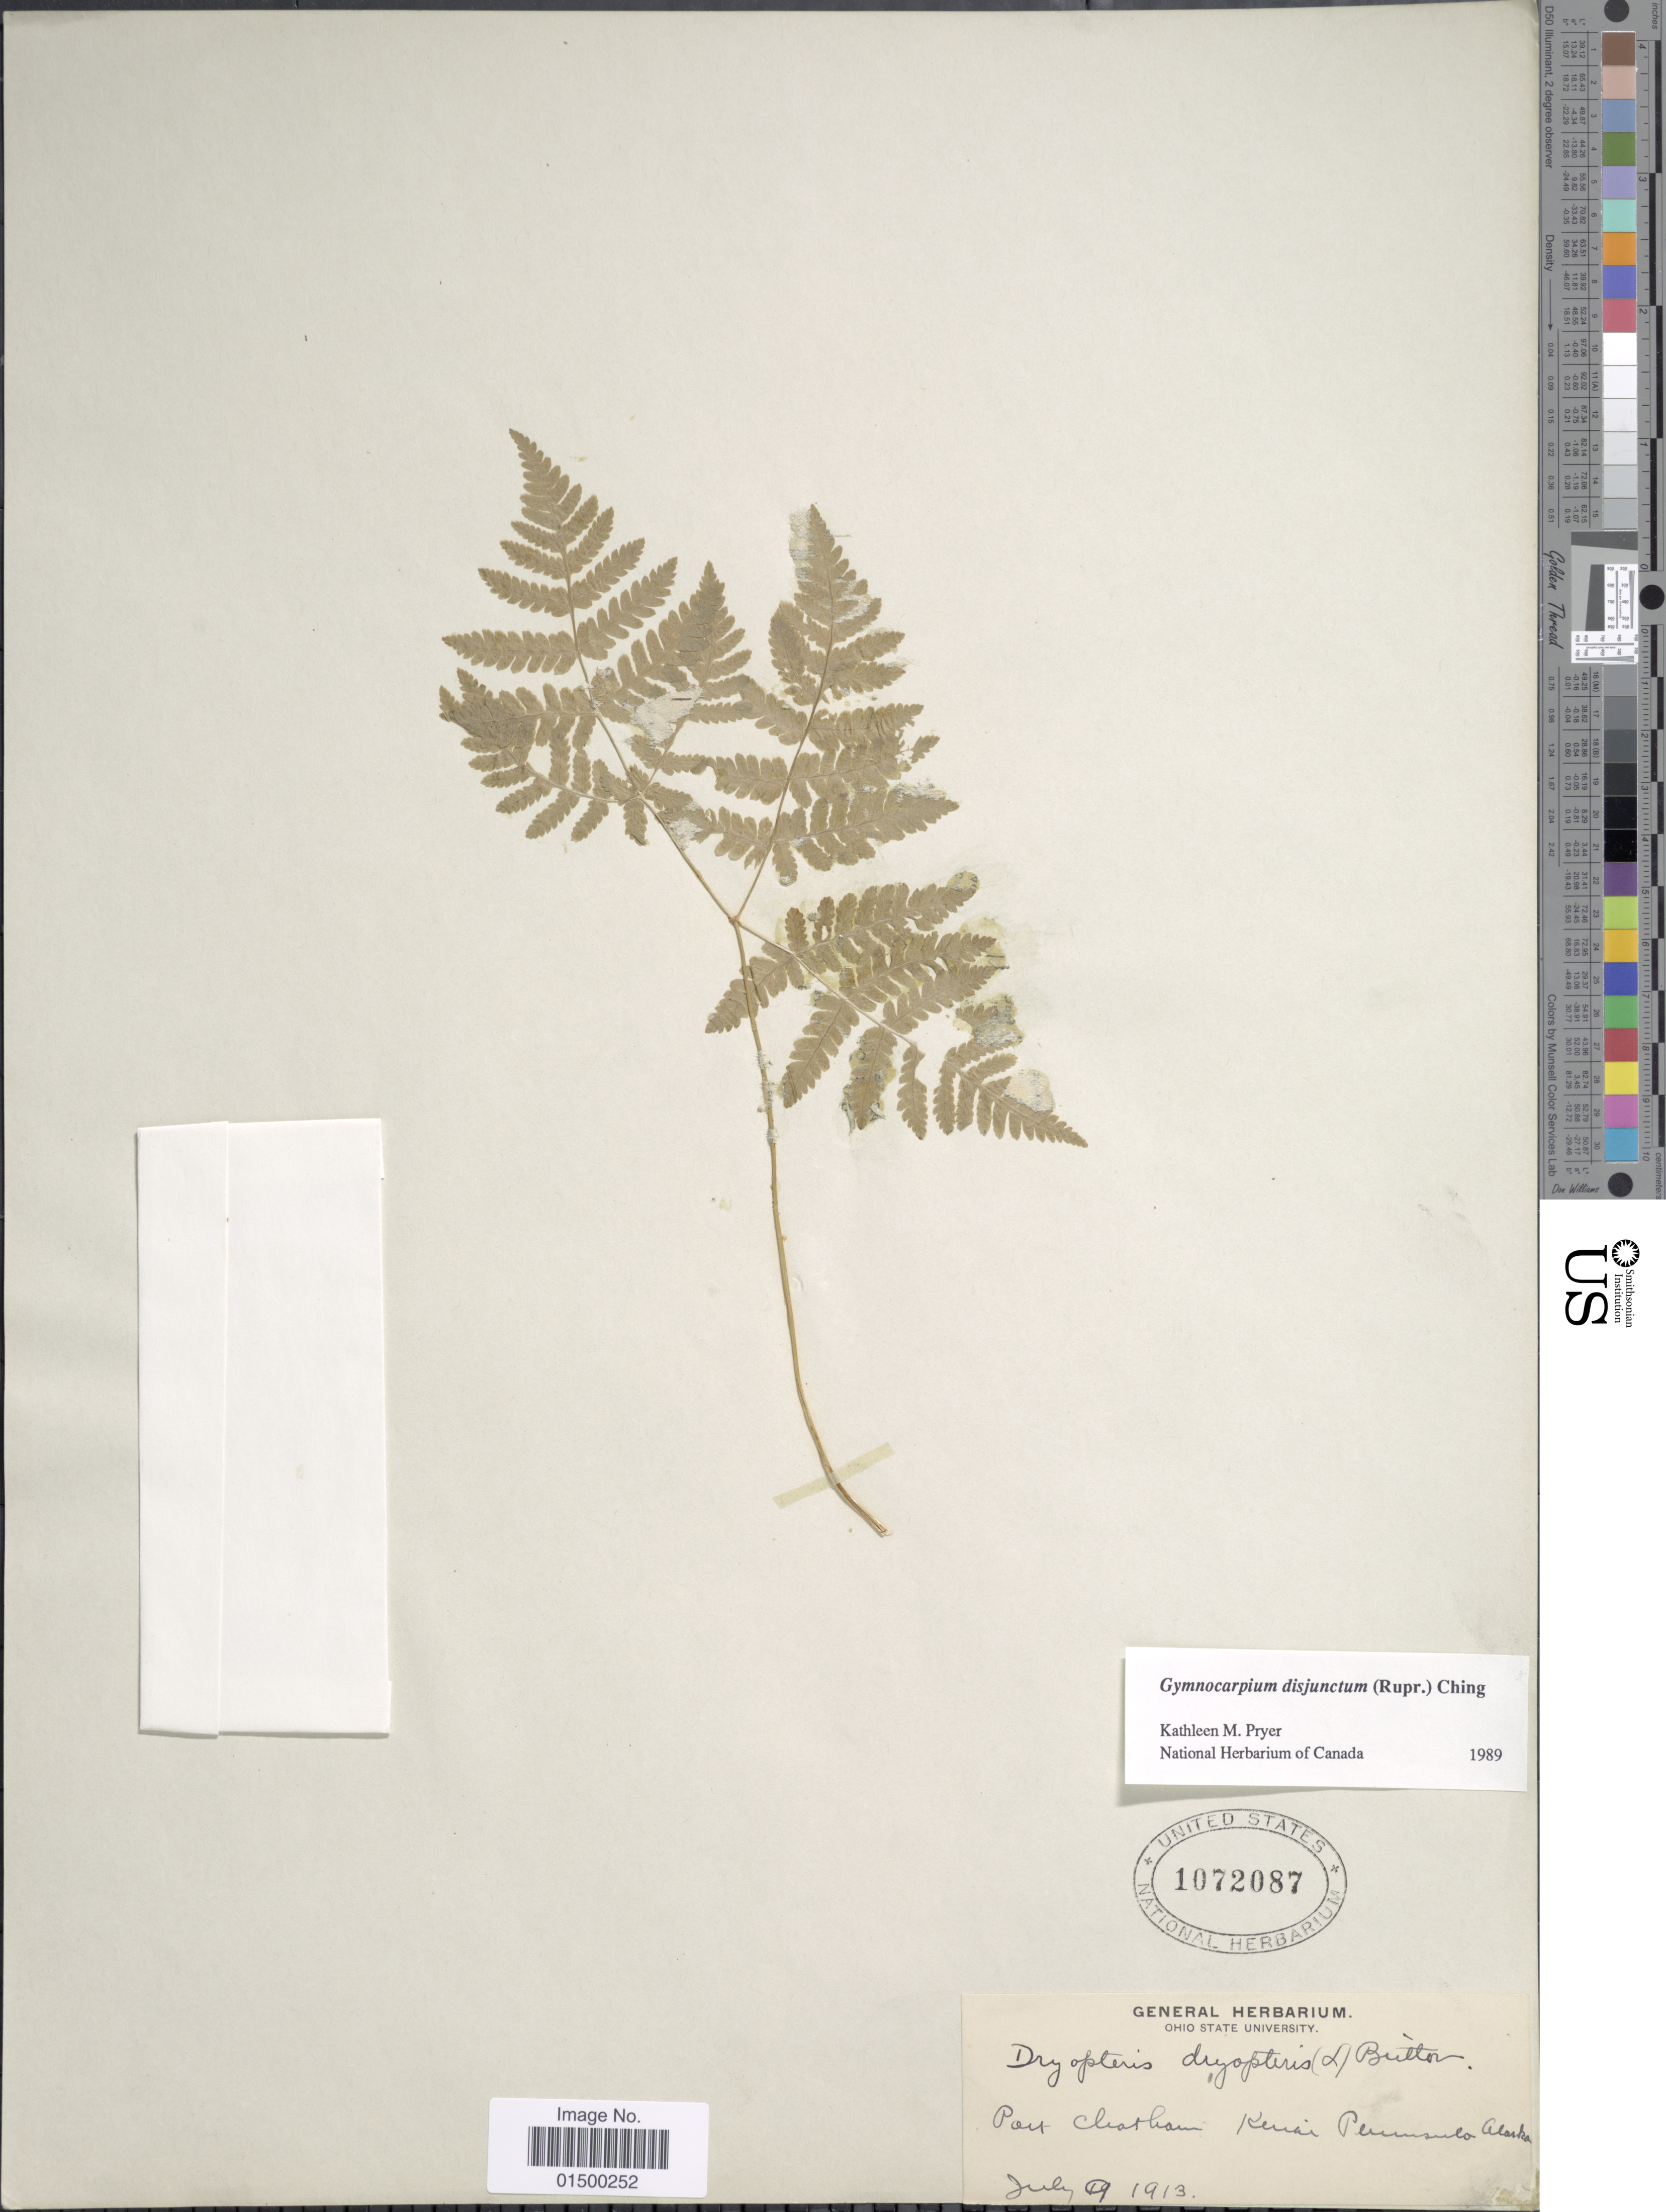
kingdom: Plantae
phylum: Tracheophyta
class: Polypodiopsida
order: Polypodiales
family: Cystopteridaceae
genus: Gymnocarpium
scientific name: Gymnocarpium disjunctum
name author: (Rupr.) Ching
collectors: ex herb. General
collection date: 1913-07-09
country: United States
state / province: Alaska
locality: Port Clearham, Kenai Peninsula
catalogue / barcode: US 1072087